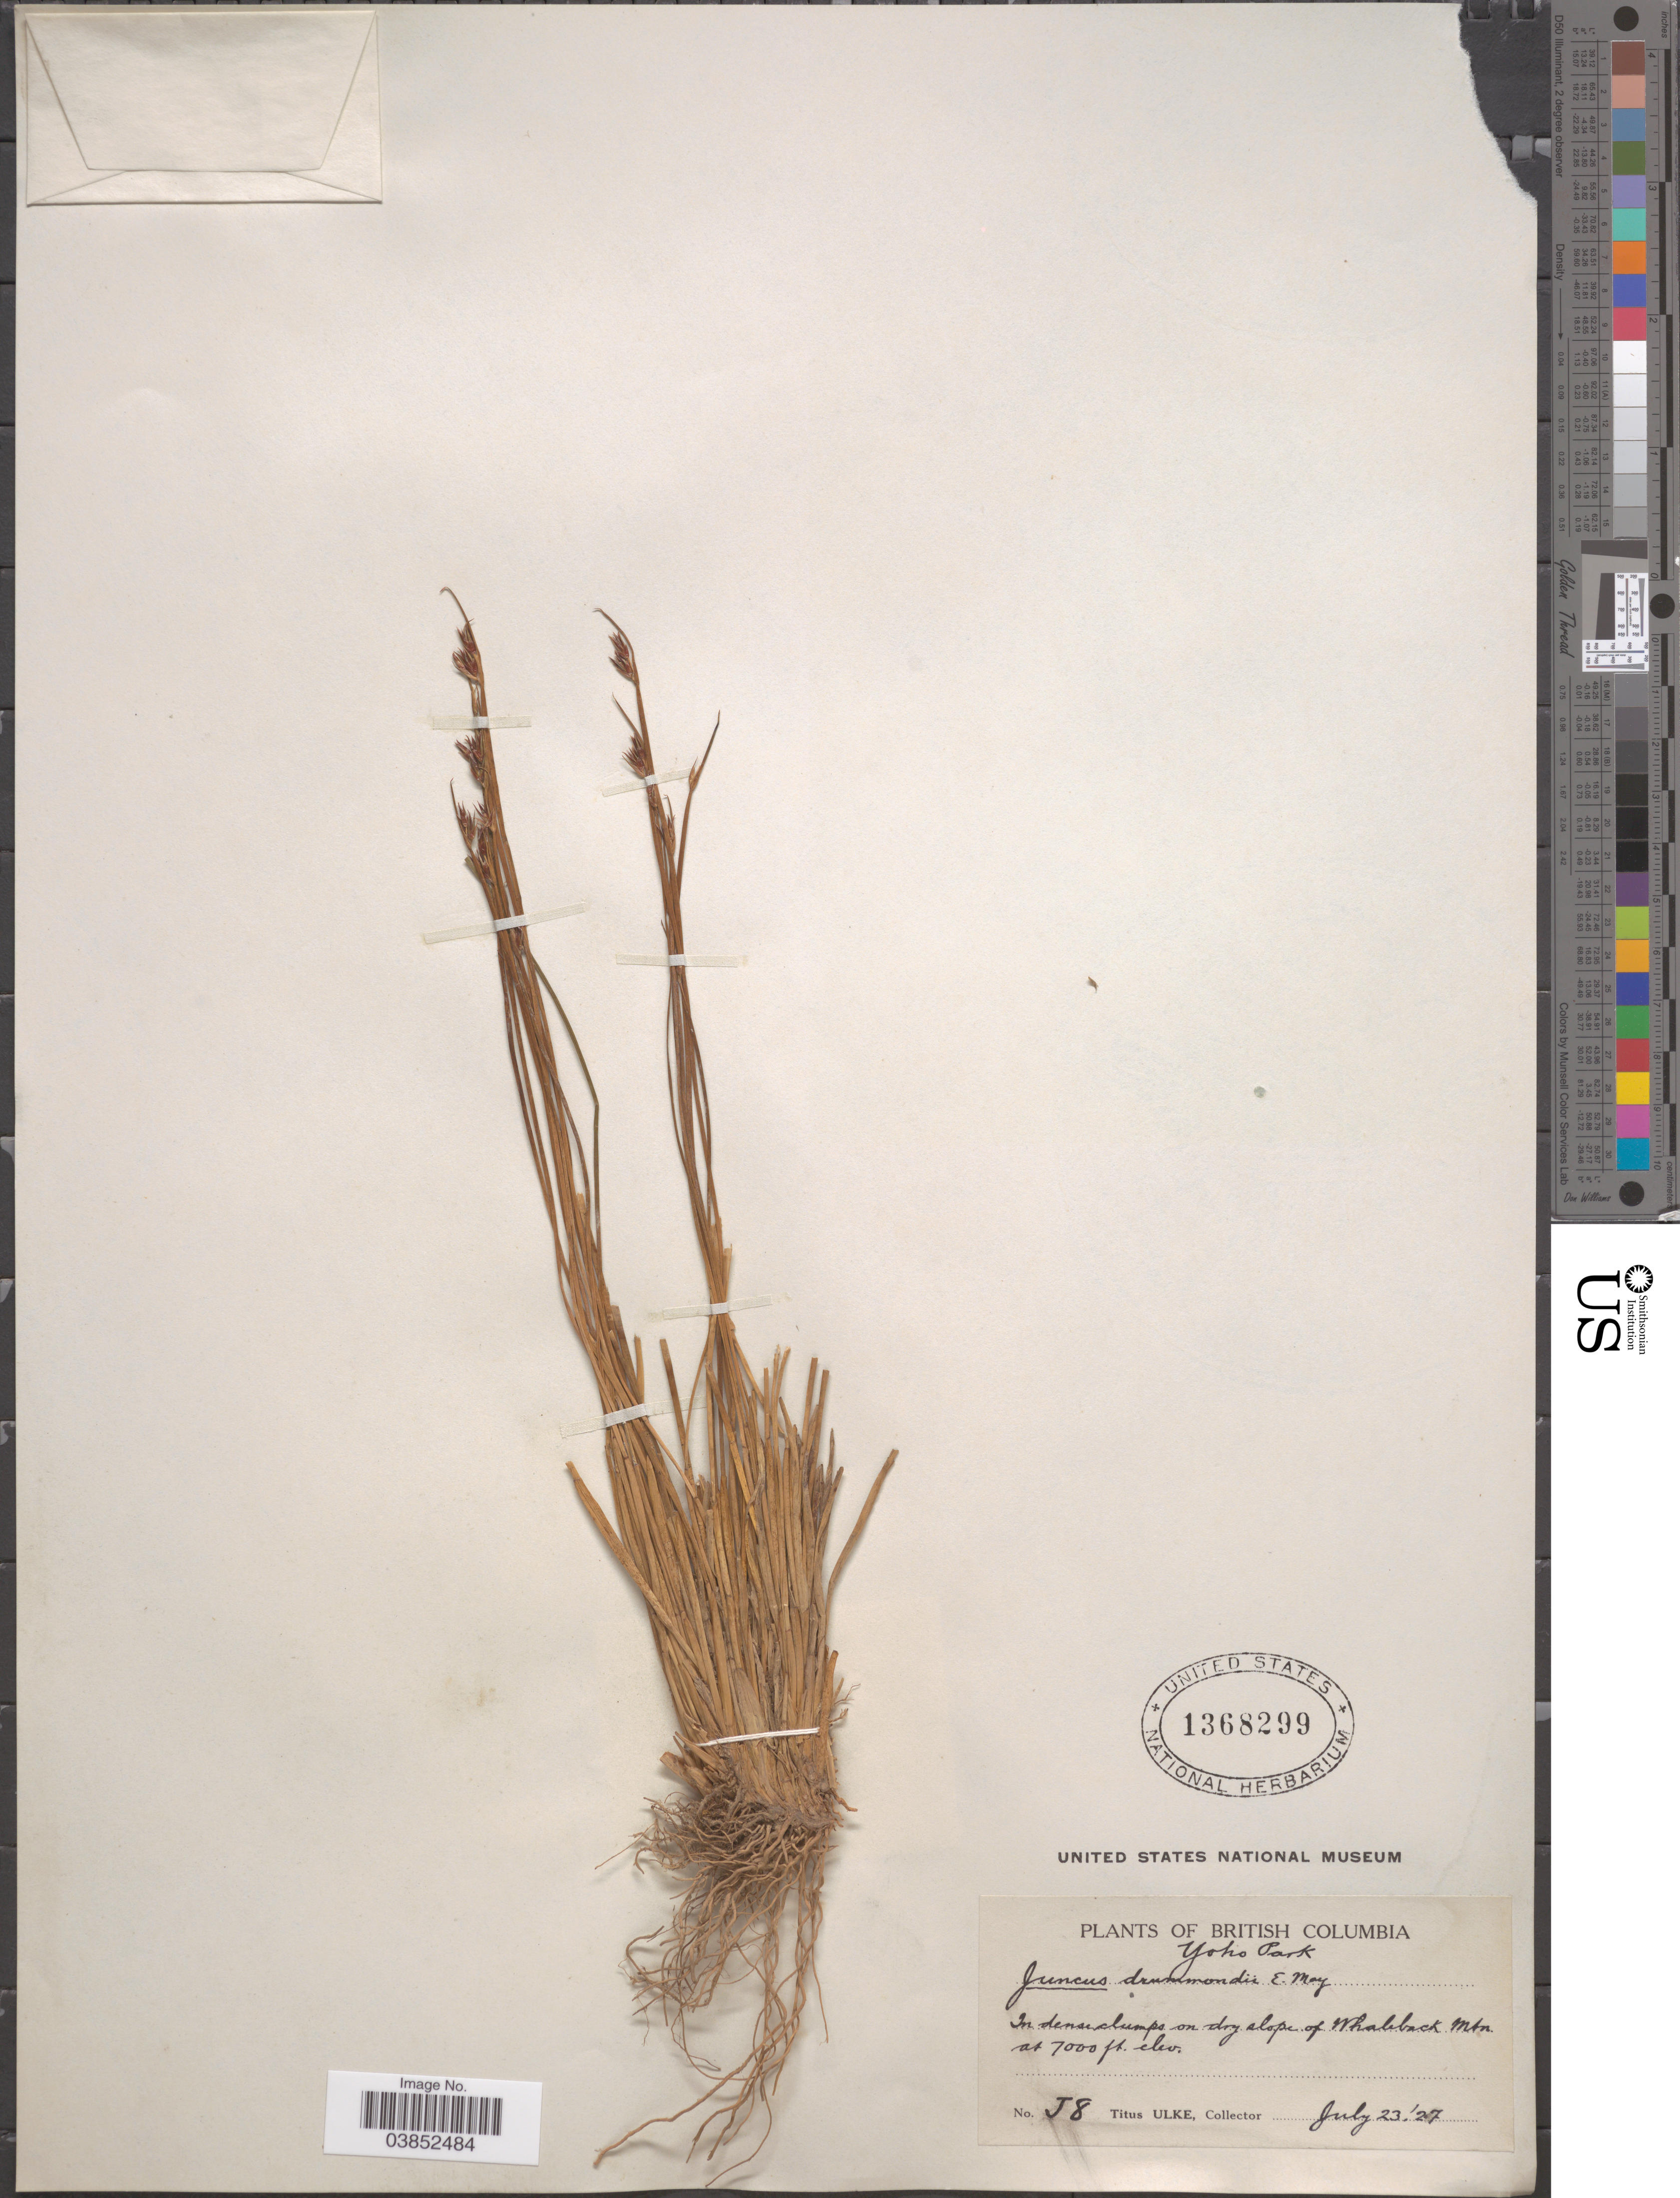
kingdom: Plantae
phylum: Tracheophyta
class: Liliopsida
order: Poales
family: Juncaceae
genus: Juncus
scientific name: Juncus drummondii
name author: E. Mey.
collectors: T. Ulke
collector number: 58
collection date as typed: Transcribed d/m/y: 23/7/27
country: Canada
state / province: British Columbia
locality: Yoho Park. Dry slope of Whaleback Mtn.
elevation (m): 2134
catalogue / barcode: US 1368299